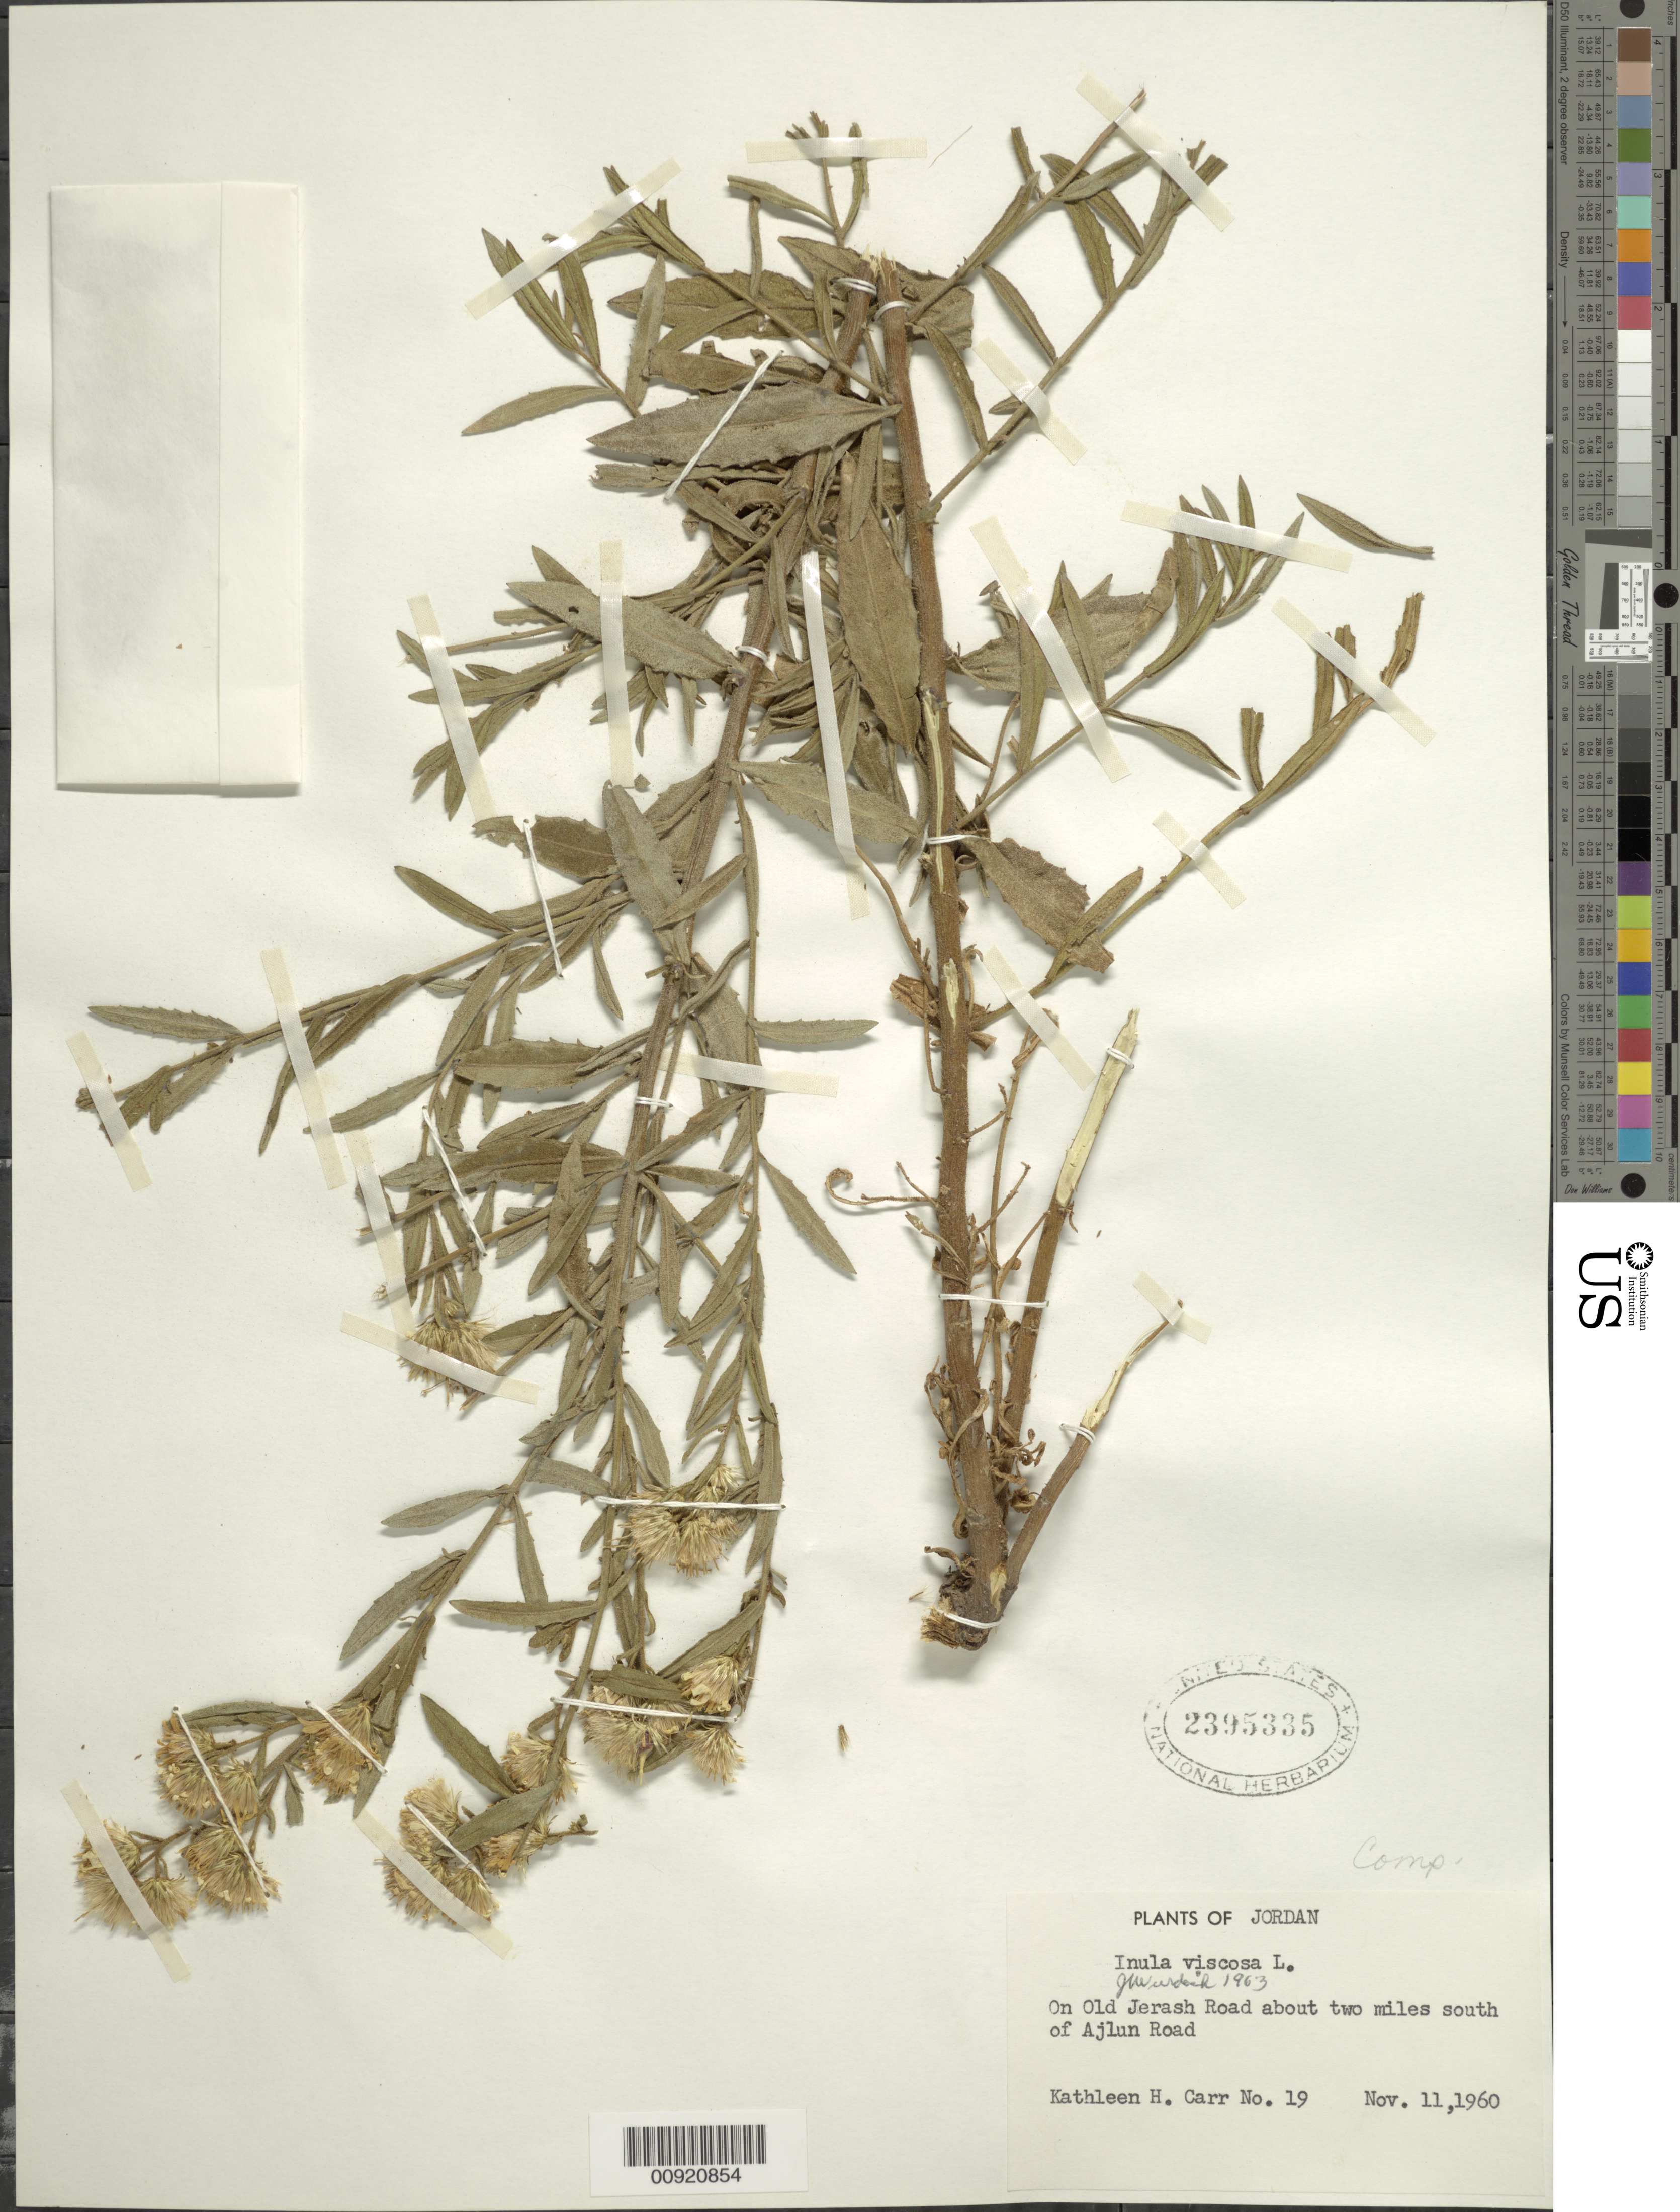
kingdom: Plantae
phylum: Tracheophyta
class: Magnoliopsida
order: Asterales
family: Asteraceae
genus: Inula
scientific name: Inula viscosa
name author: (L.) Aiton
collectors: K. Carr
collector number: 19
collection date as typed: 11 Nov 1960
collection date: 1960-11-11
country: Jordan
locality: On Old Jerash Road about two miles south of Ajlun Road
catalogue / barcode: US 2395335